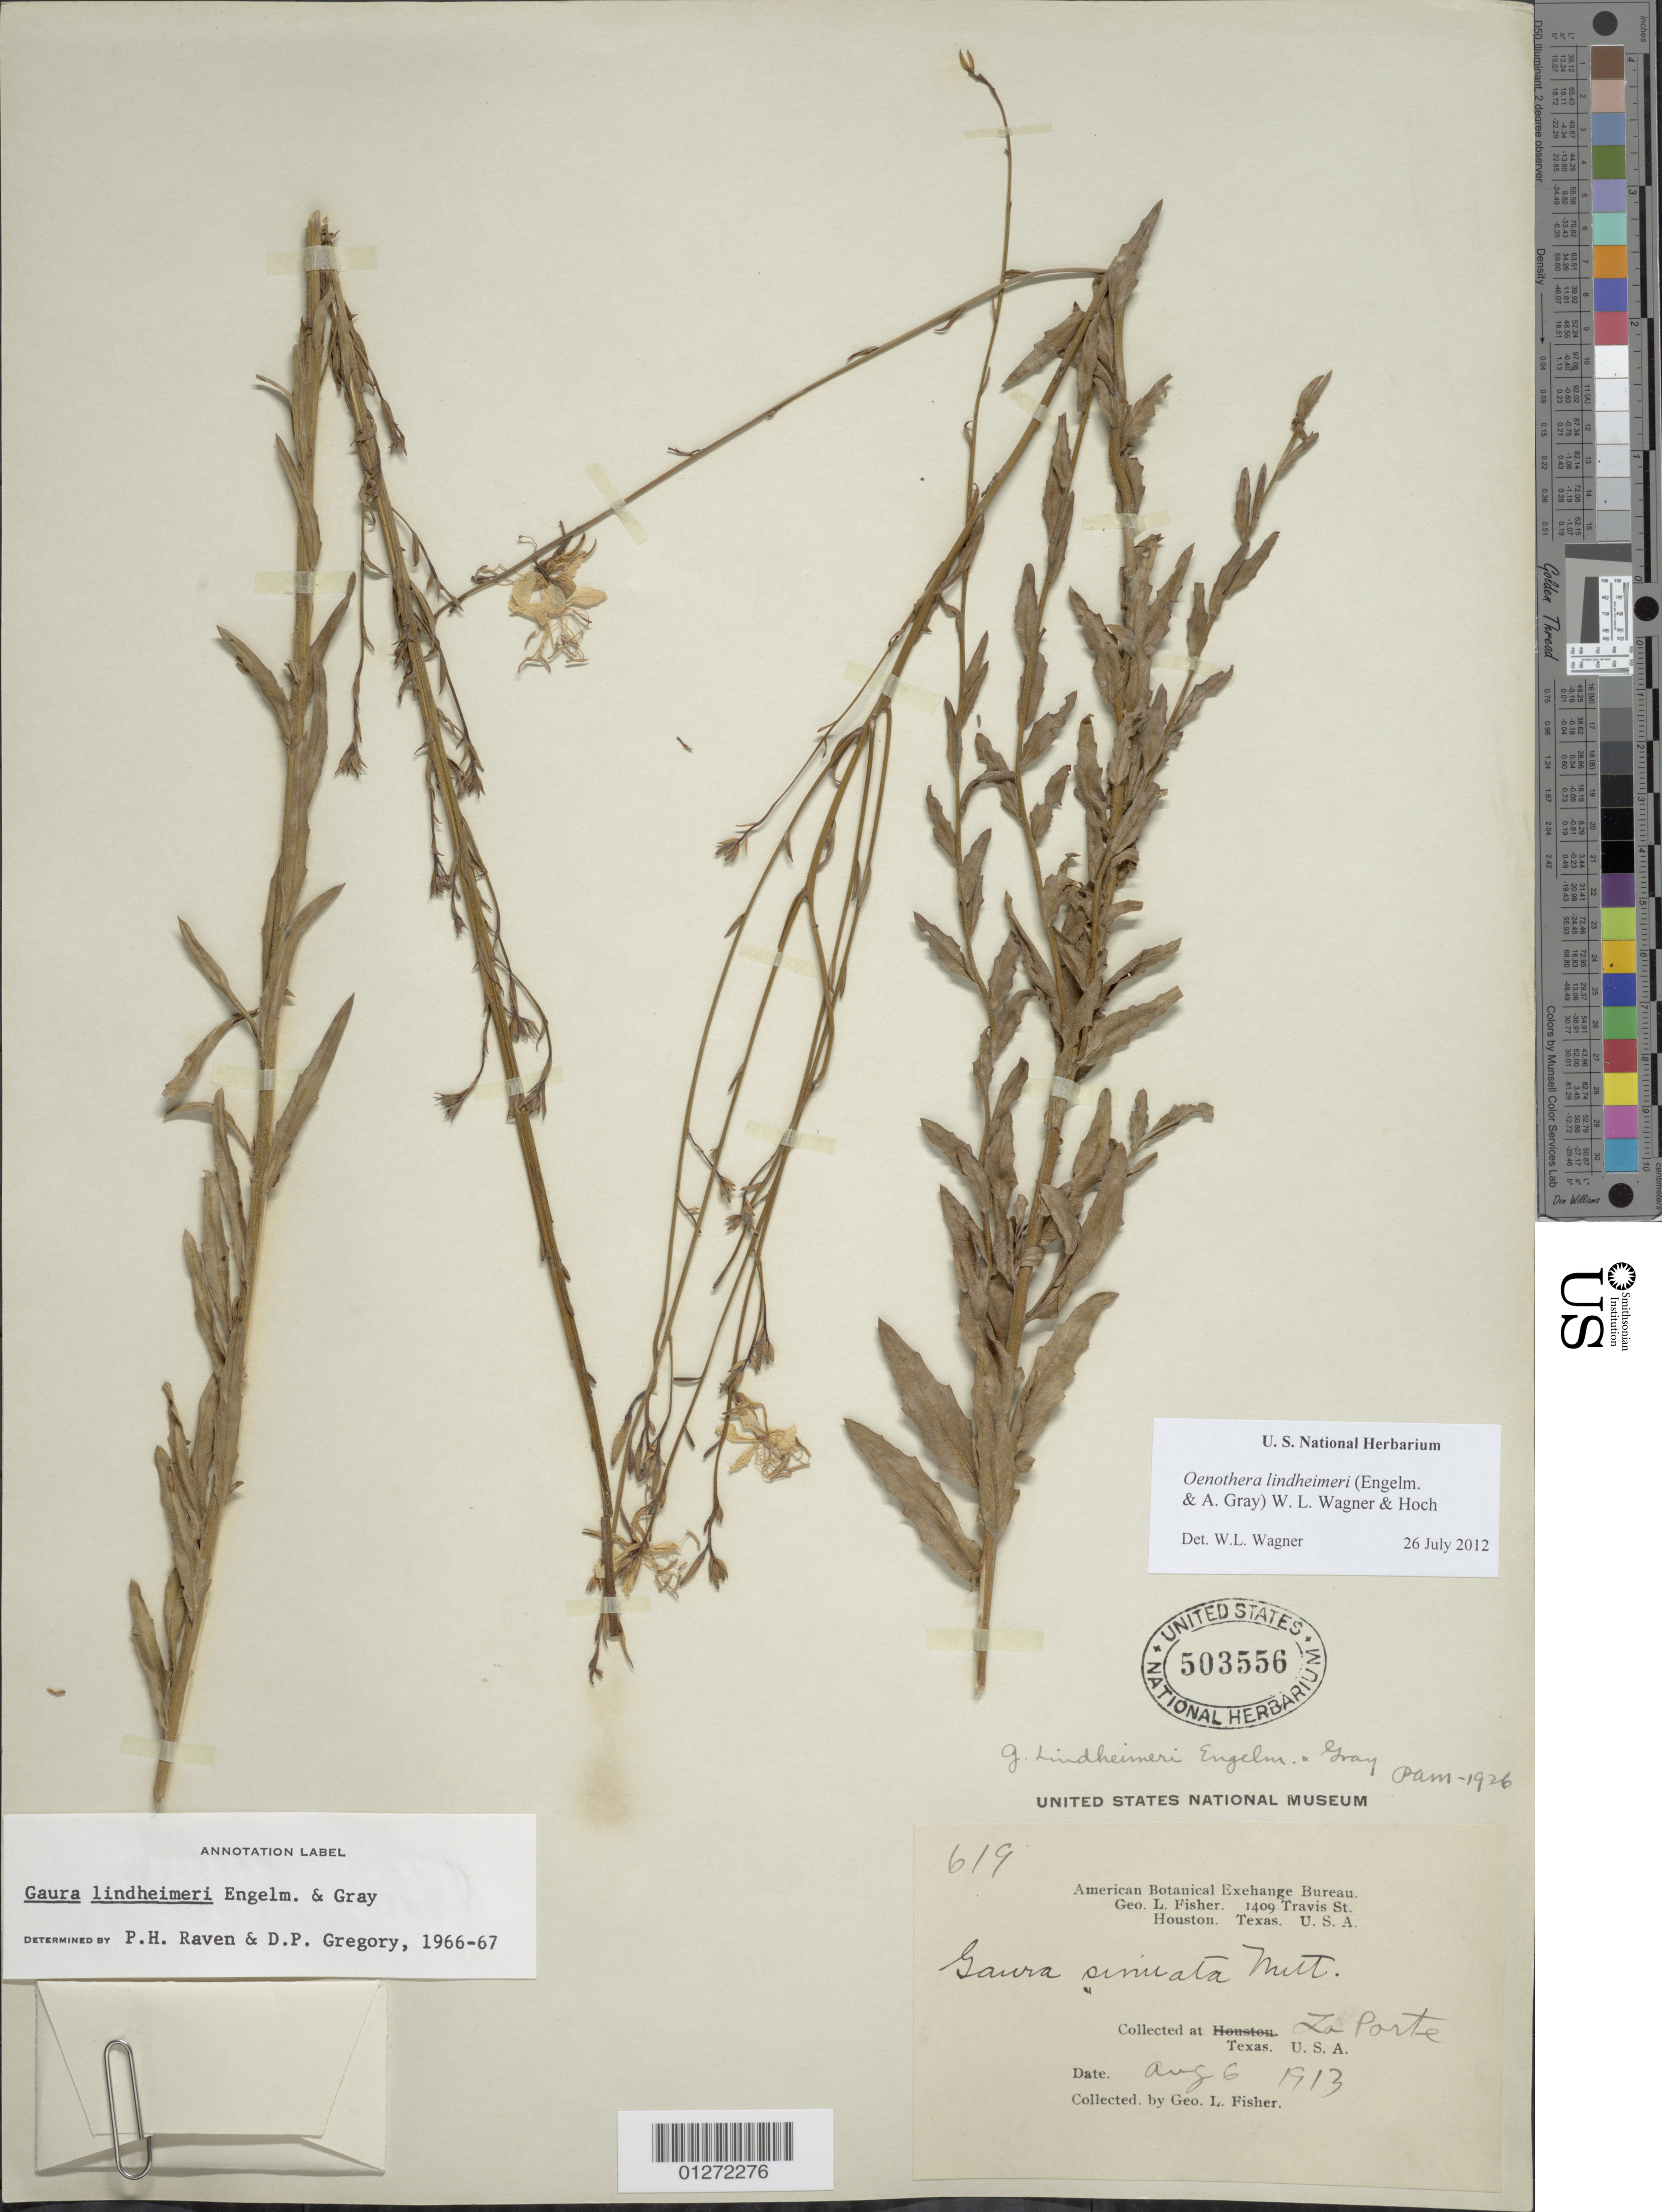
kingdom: Plantae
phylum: Tracheophyta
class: Magnoliopsida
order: Myrtales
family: Onagraceae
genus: Oenothera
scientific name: Oenothera lindheimeri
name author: (Engelm. & A. Gray) W.L. Wagner & Hoch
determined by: Wagner, W. L., (BOT), Smithsonian Institution - National Museum of Natural History (UNITED STATES)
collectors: G. L. Fisher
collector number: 619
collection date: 1913-08-06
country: United States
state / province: Texas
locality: La Porte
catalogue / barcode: US 503556